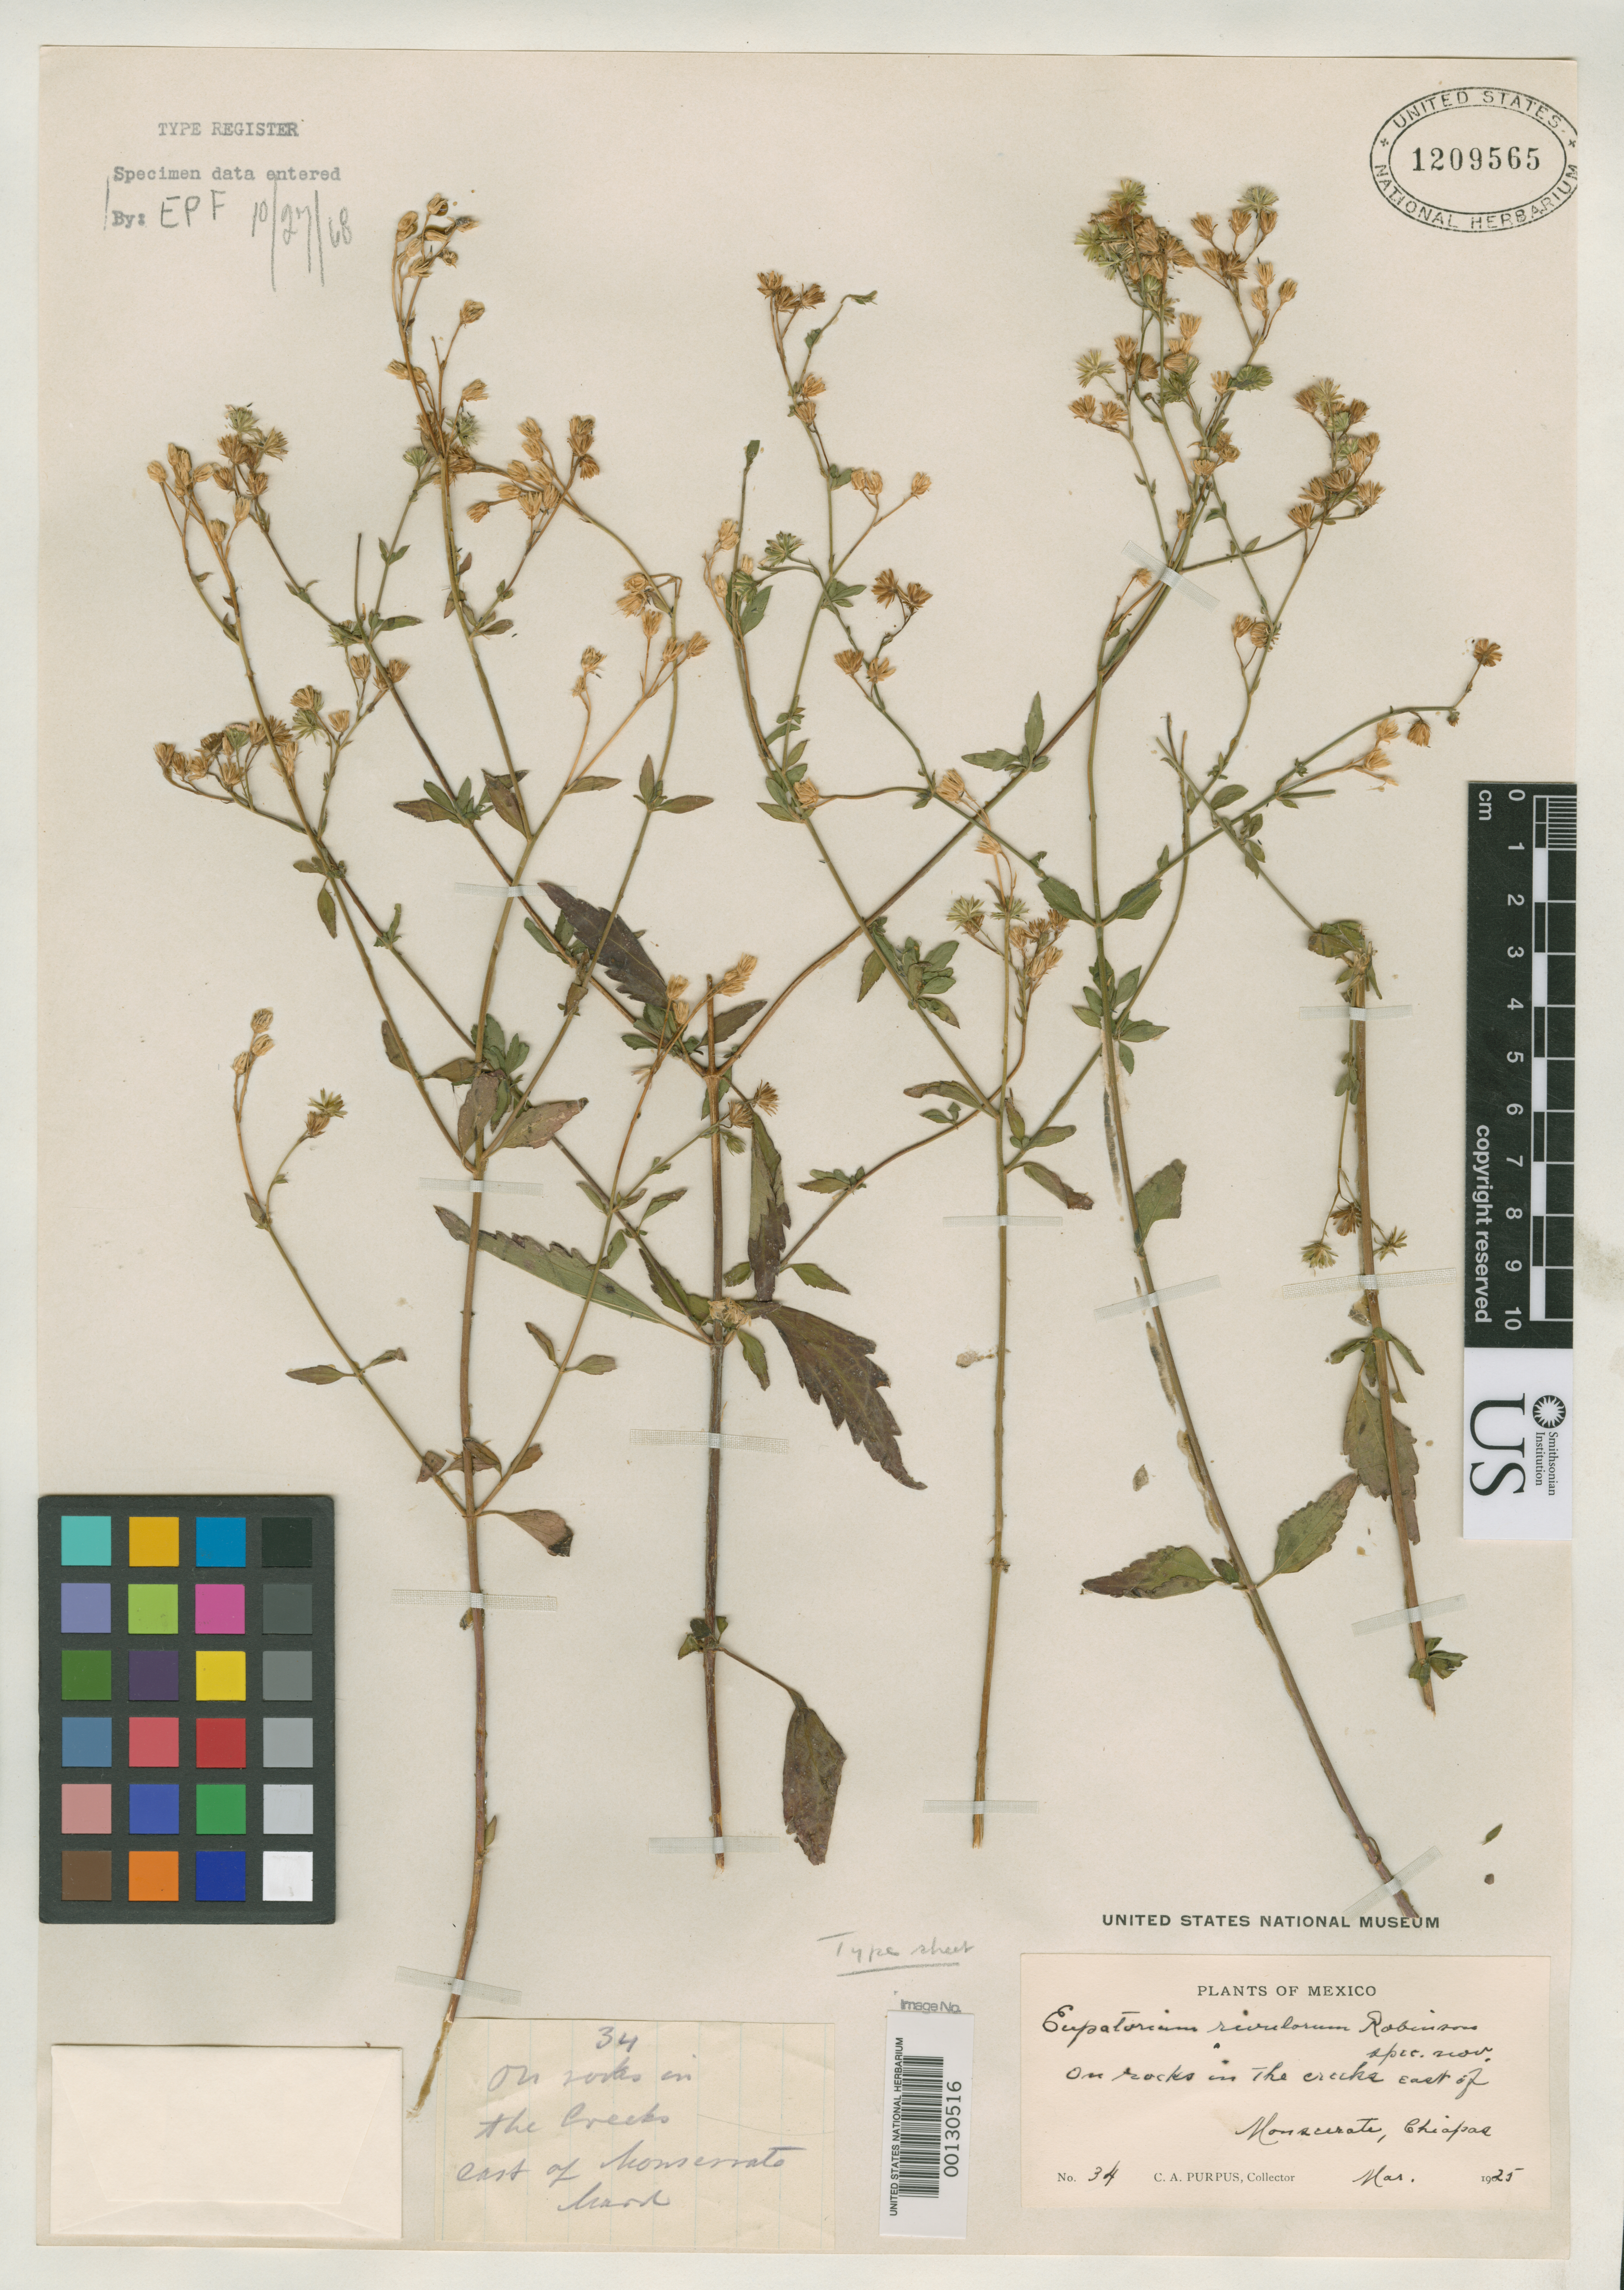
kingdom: Plantae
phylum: Tracheophyta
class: Magnoliopsida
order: Asterales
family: Asteraceae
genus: Eupatorium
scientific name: Eupatorium rivulorum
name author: B.L. Rob.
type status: Type Collection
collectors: C. A. Purpus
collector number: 34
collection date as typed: Mar 1925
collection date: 1925-03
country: Mexico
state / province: Chiapas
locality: Monserrate.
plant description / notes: Annotated "Type sheet" (unsigned, undated); this is neither holotype nor isotype, as protologue cites "type" with 2 herbaria (GH, US).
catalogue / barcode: US 1209565